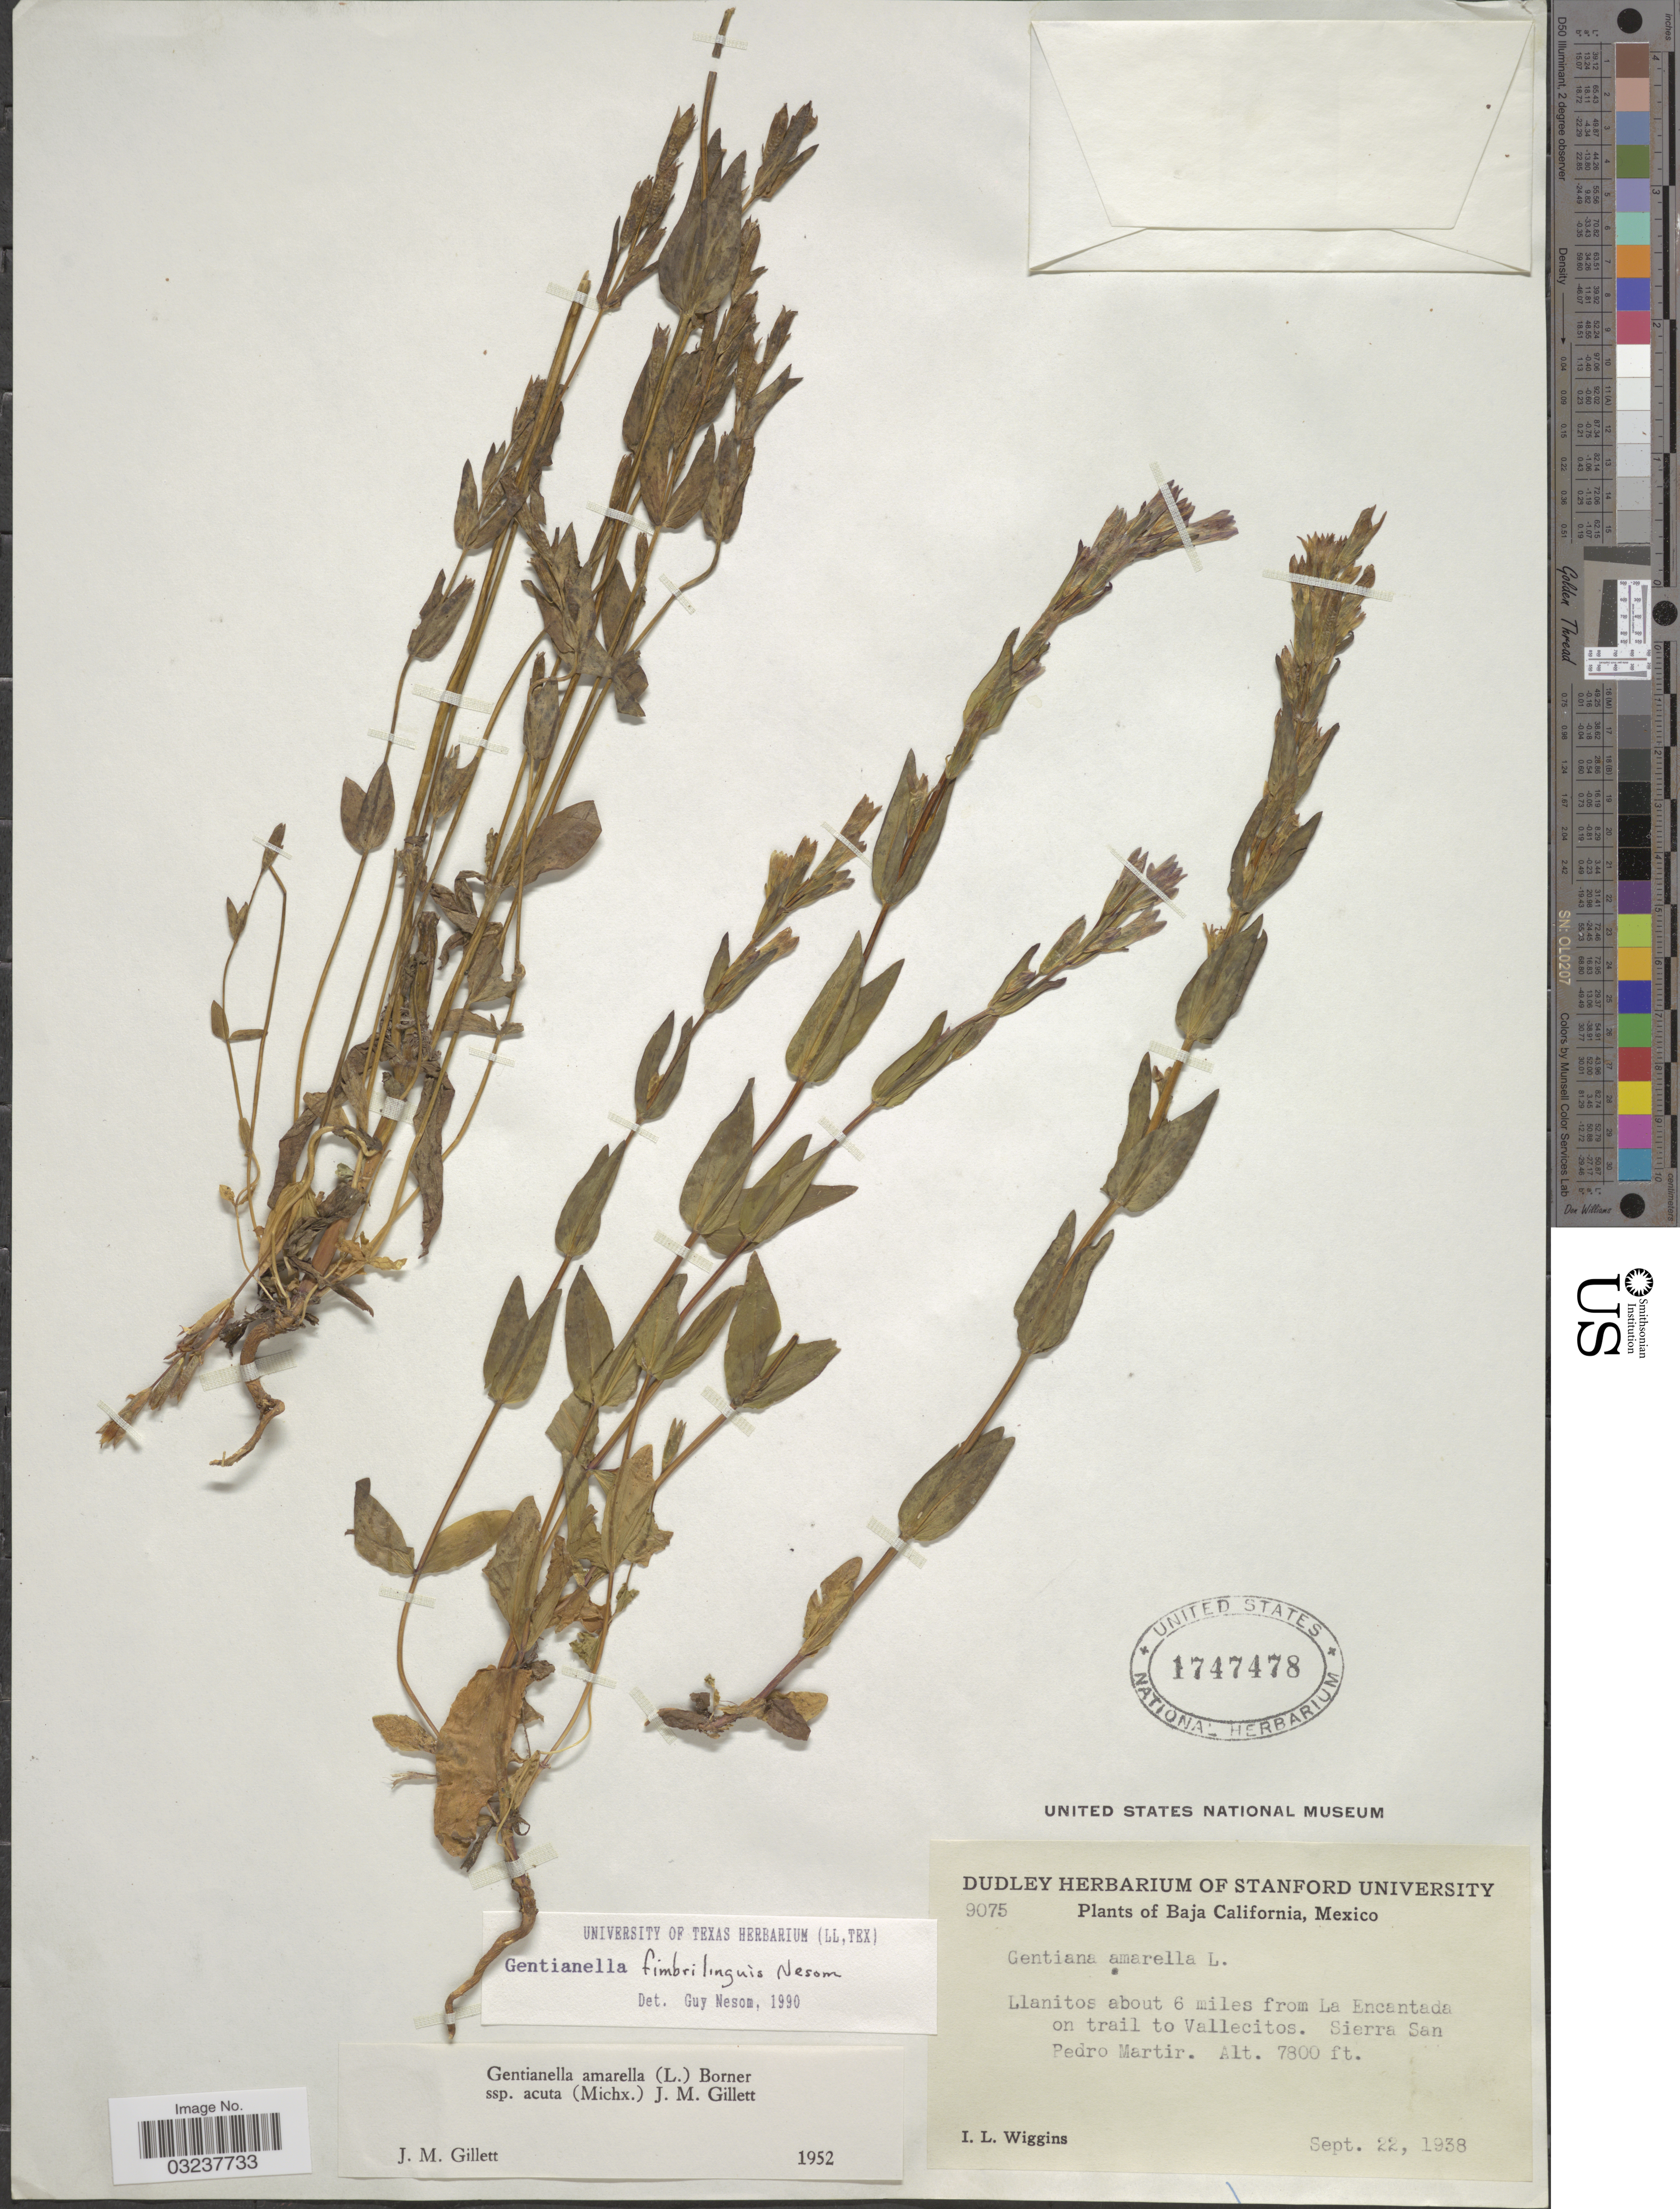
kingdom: Plantae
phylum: Tracheophyta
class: Magnoliopsida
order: Gentianales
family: Gentianaceae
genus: Gentianella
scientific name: Gentianella fimbrilinguis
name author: G.L. Nesom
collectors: I. L. Wiggins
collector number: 9075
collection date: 1938-09-22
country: Mexico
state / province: Baja California Norte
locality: Llanitos about 6 miles from La Encantada on trail to Vallecitos. Sierra San Pedro Martir.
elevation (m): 2377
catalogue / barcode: US 1747478